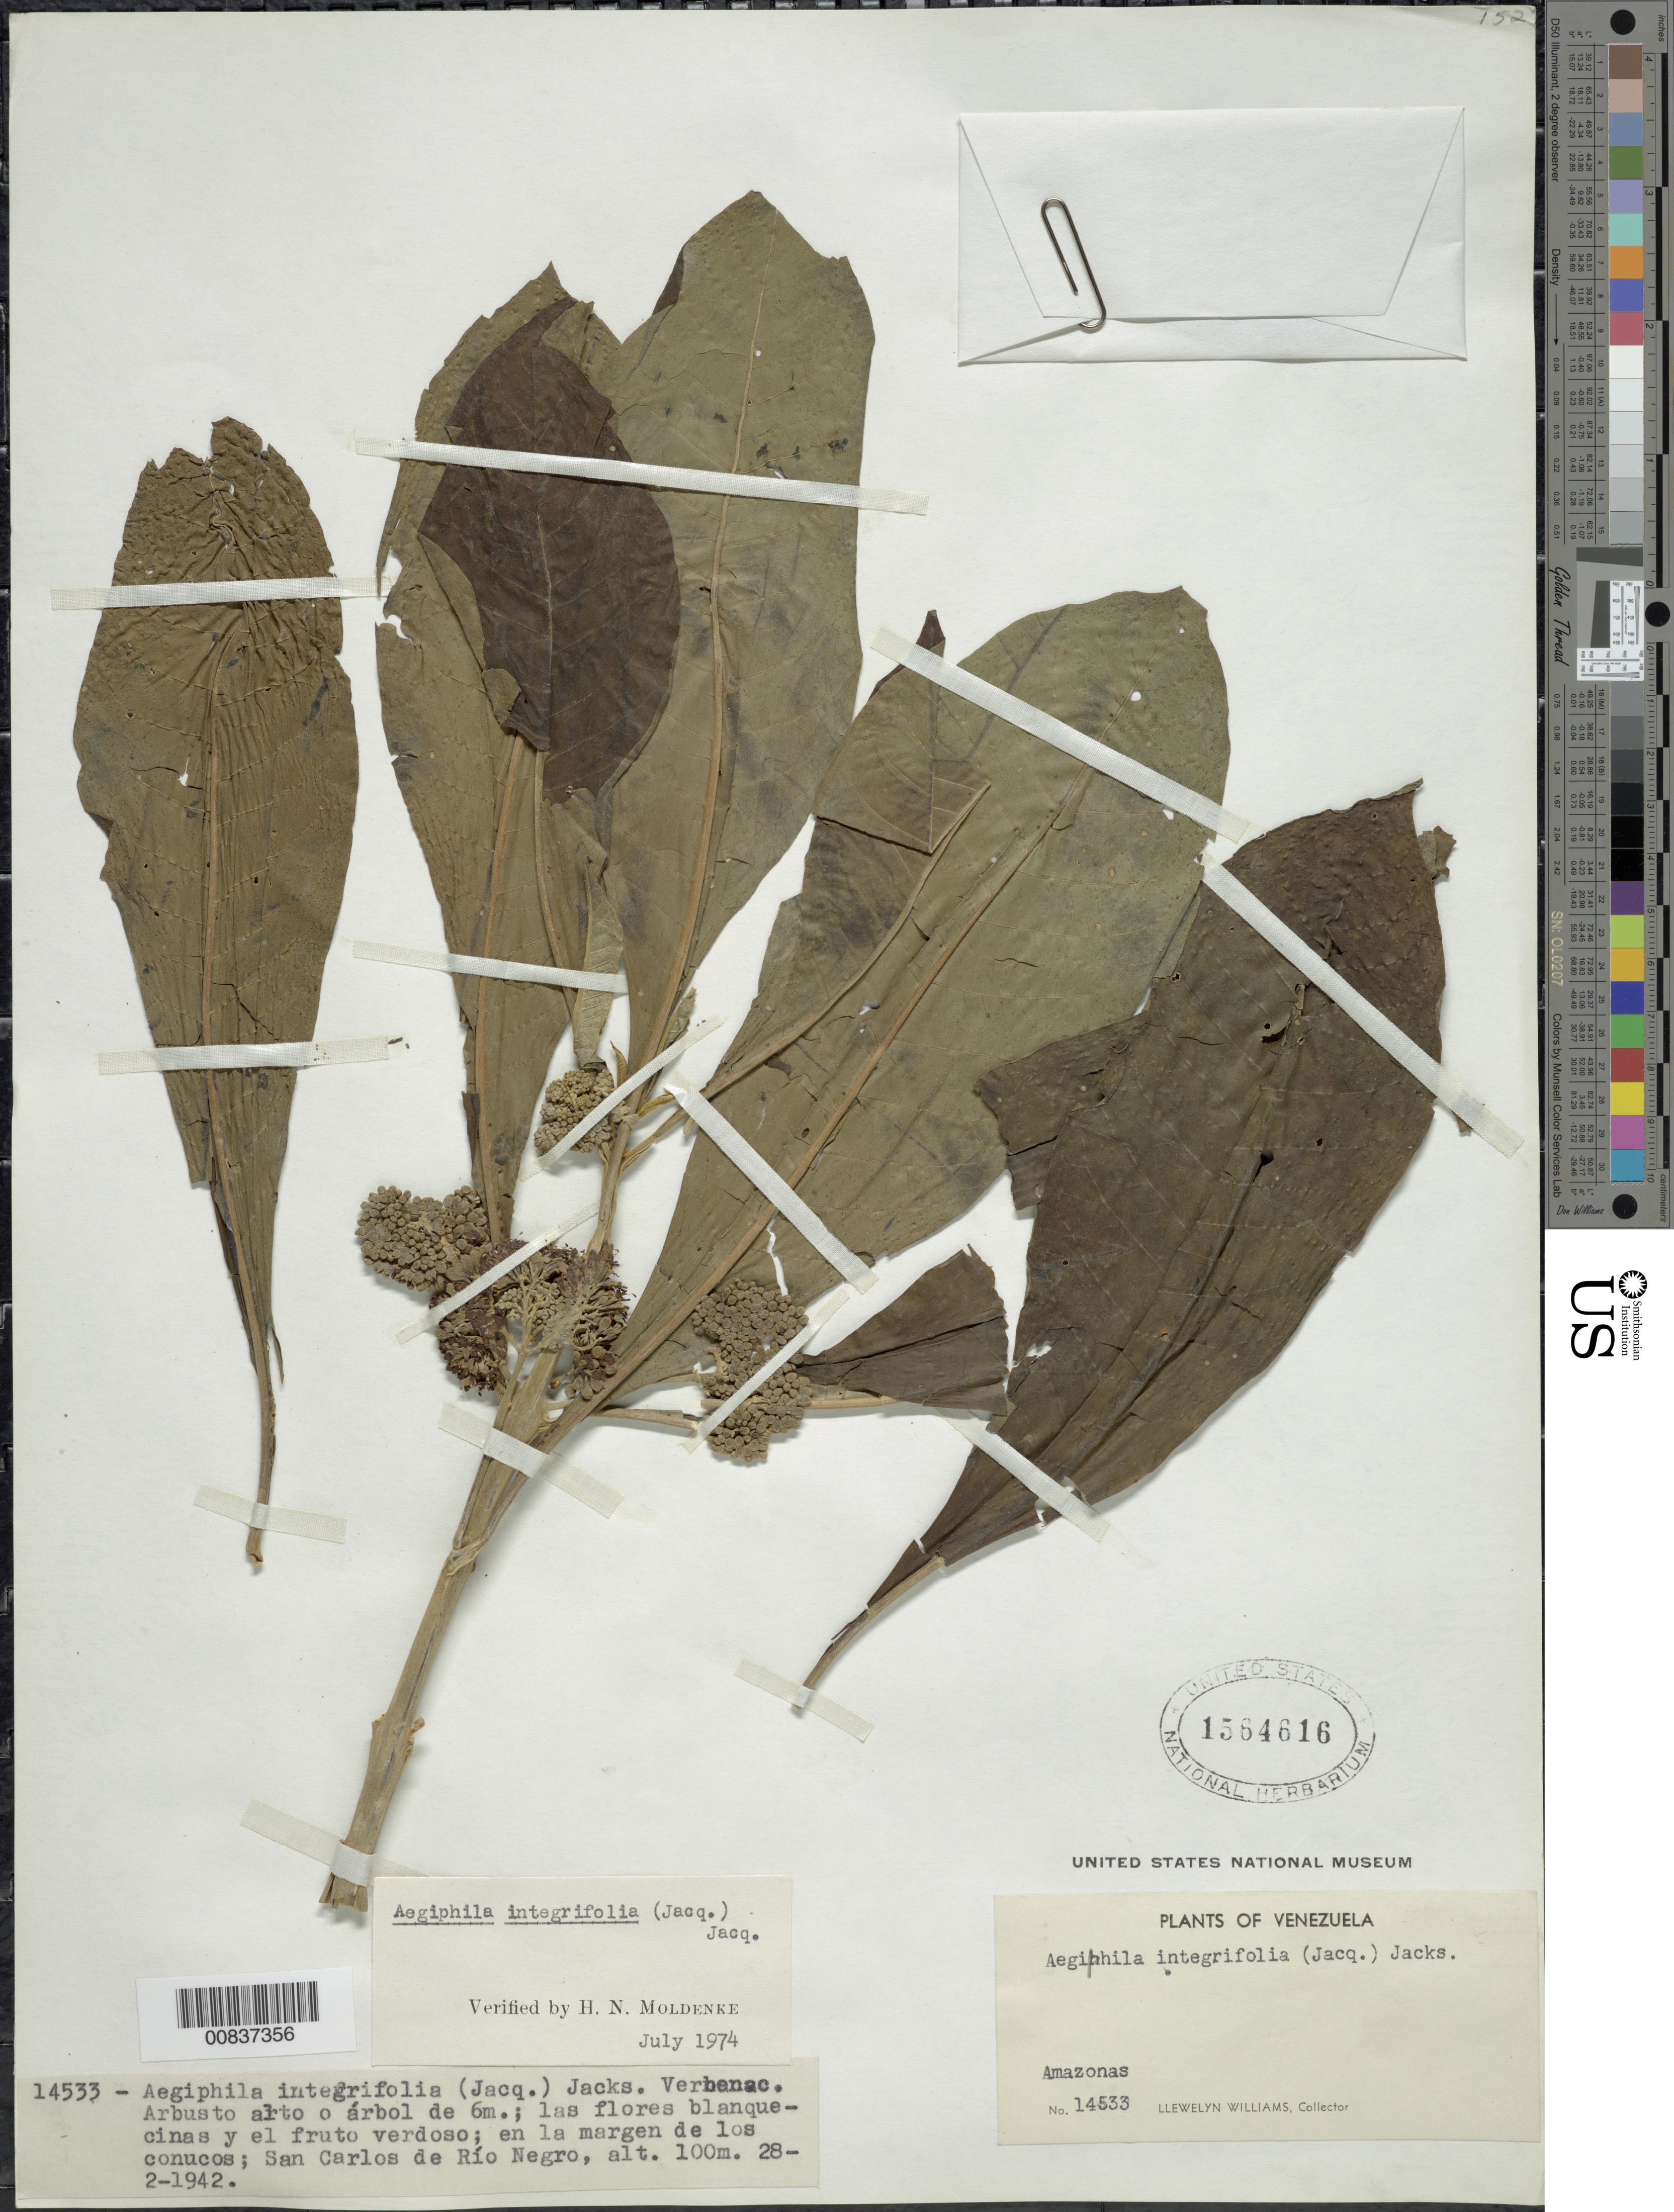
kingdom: Plantae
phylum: Tracheophyta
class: Magnoliopsida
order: Lamiales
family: Lamiaceae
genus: Aegiphila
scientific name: Aegiphila integrifolia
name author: (Jacq.) B.D. Jacks.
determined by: Moldenke, H. N.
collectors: Ll. Williams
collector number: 14533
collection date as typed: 28-Feb-42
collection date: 1942-02-28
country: Venezuela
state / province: Amazonas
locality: San Carlos de Río Negro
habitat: Margen de los conucos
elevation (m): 100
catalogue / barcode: US 1564616